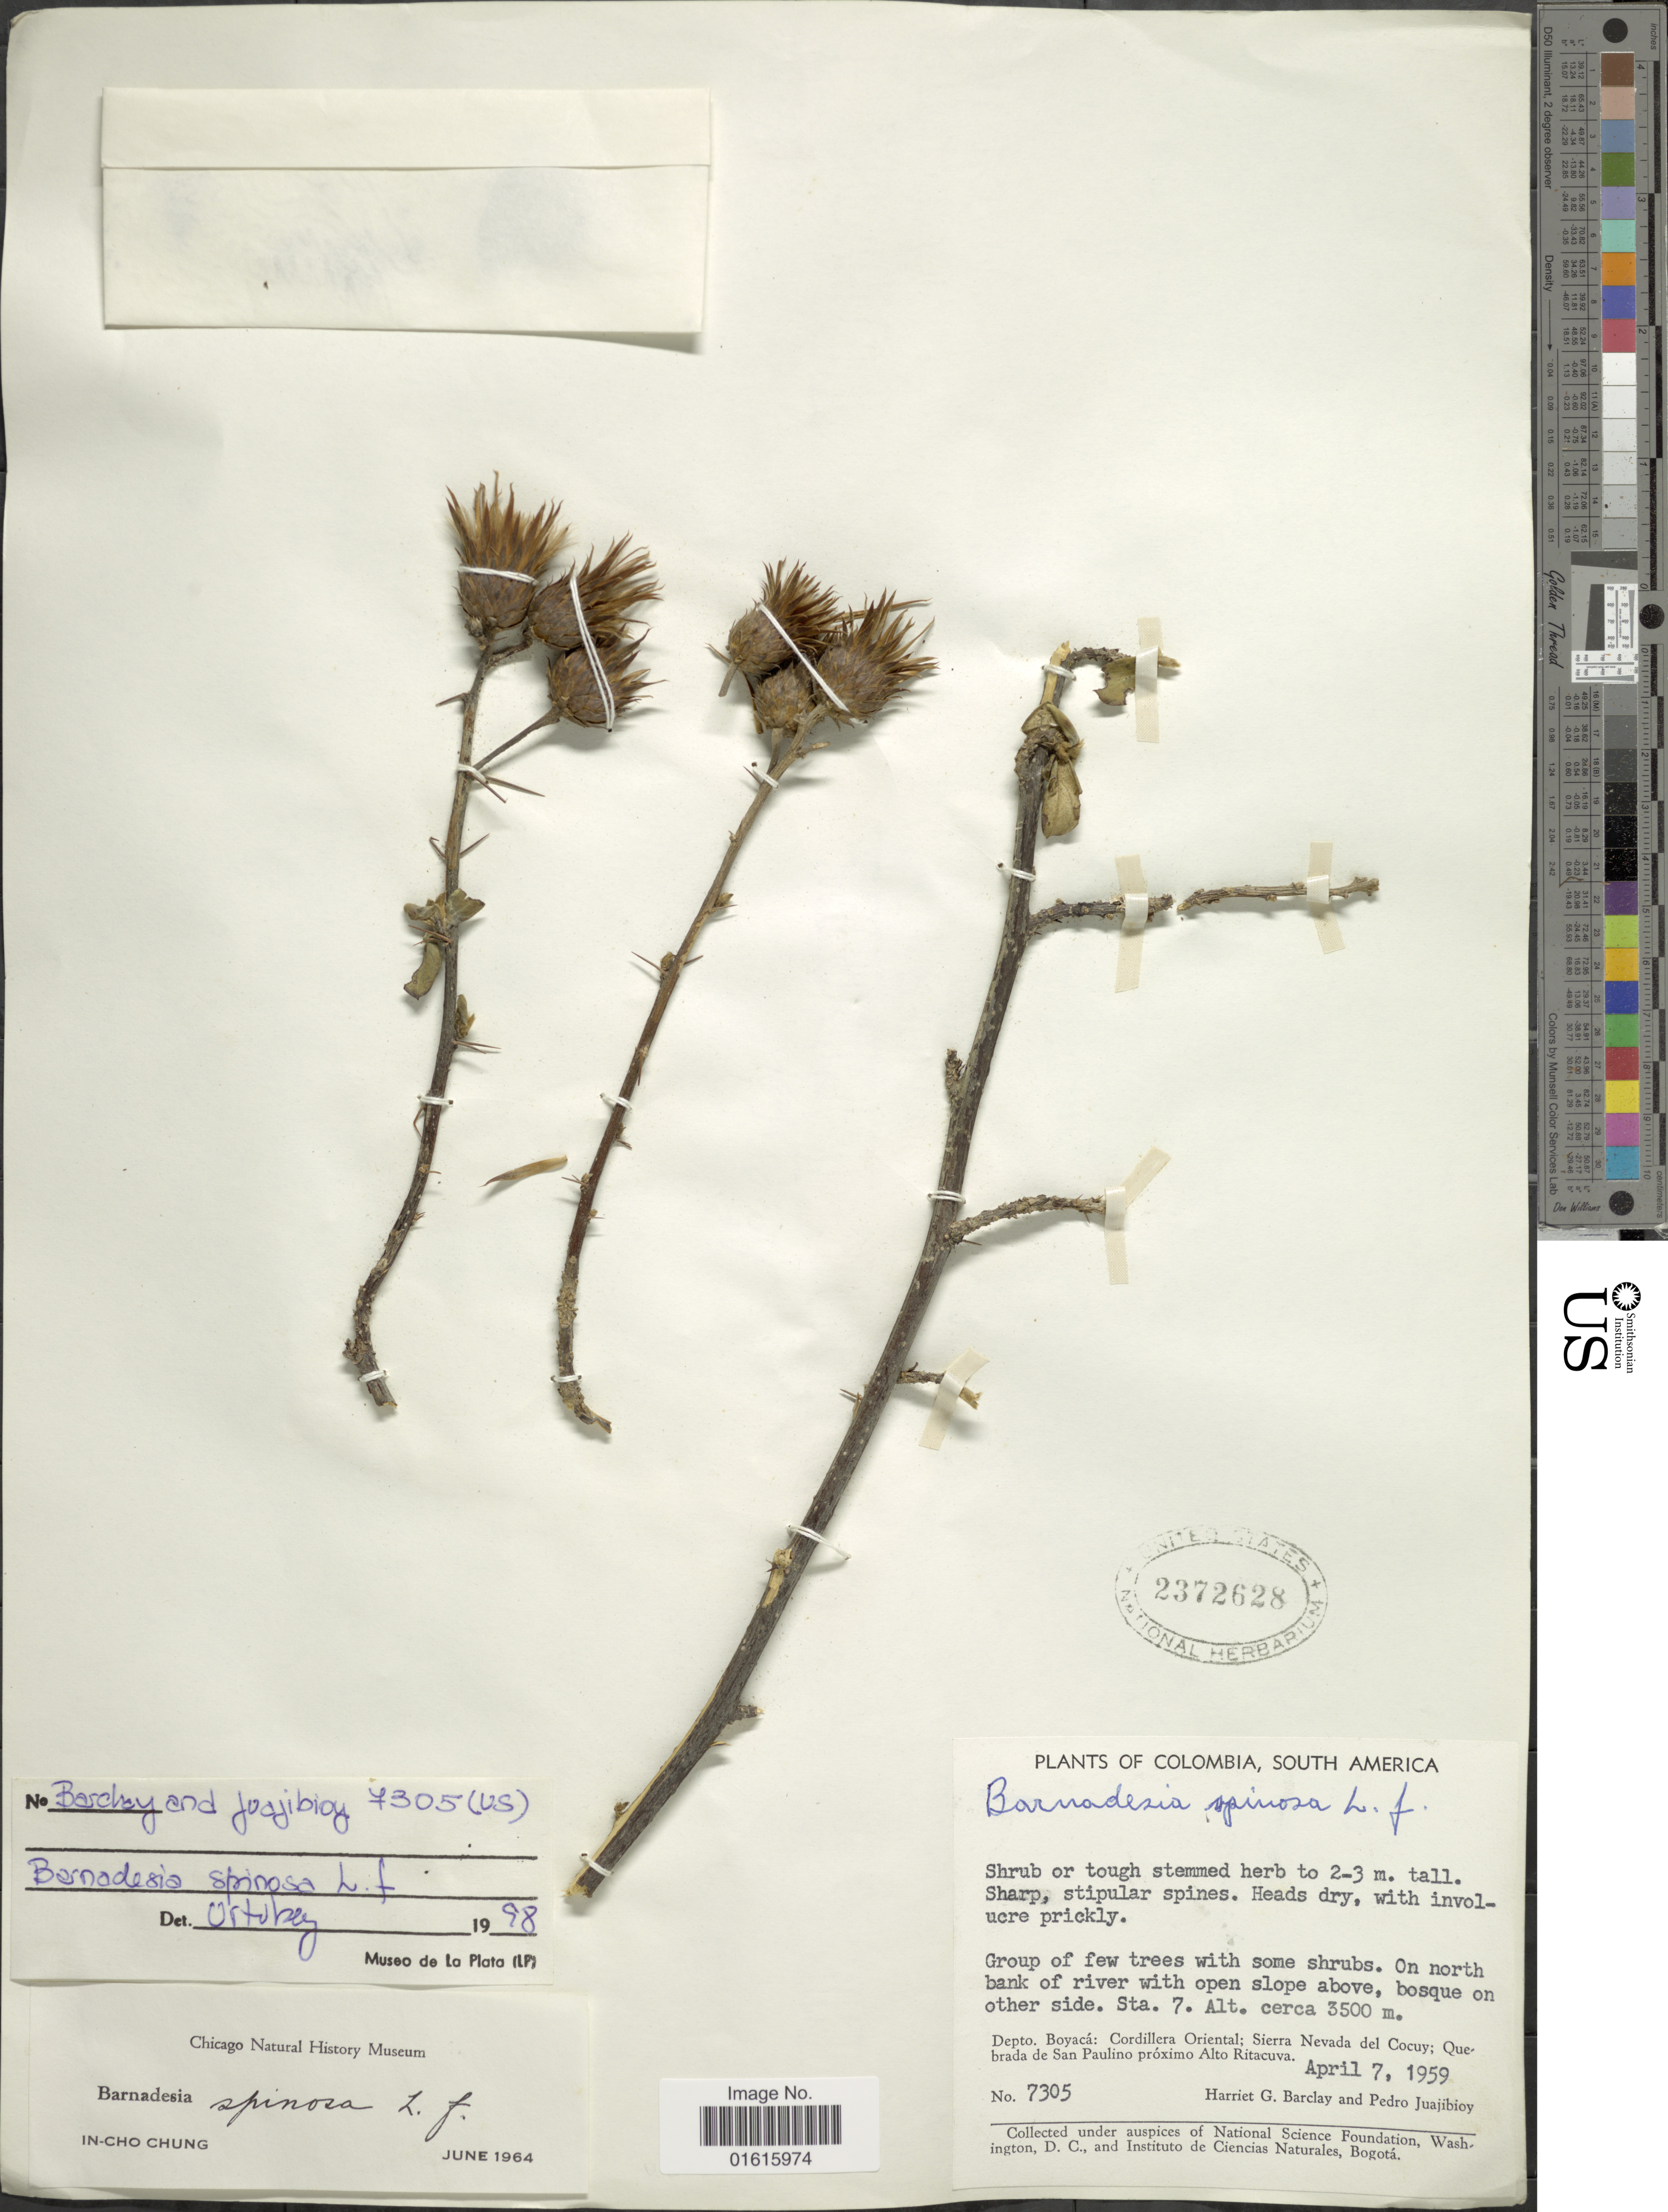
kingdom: Plantae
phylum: Tracheophyta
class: Magnoliopsida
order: Asterales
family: Asteraceae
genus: Barnadesia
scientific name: Barnadesia spinosa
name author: L. f.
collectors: H. G. Barclay & P. Juajibioy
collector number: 7305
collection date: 1959-04-07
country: Colombia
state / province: Boyacá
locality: Cordillera Oriental: Sierra Nevada del Cocuy: Quebrada de San Paulino proximo Alto Ritacuva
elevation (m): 3500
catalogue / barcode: US 2372628